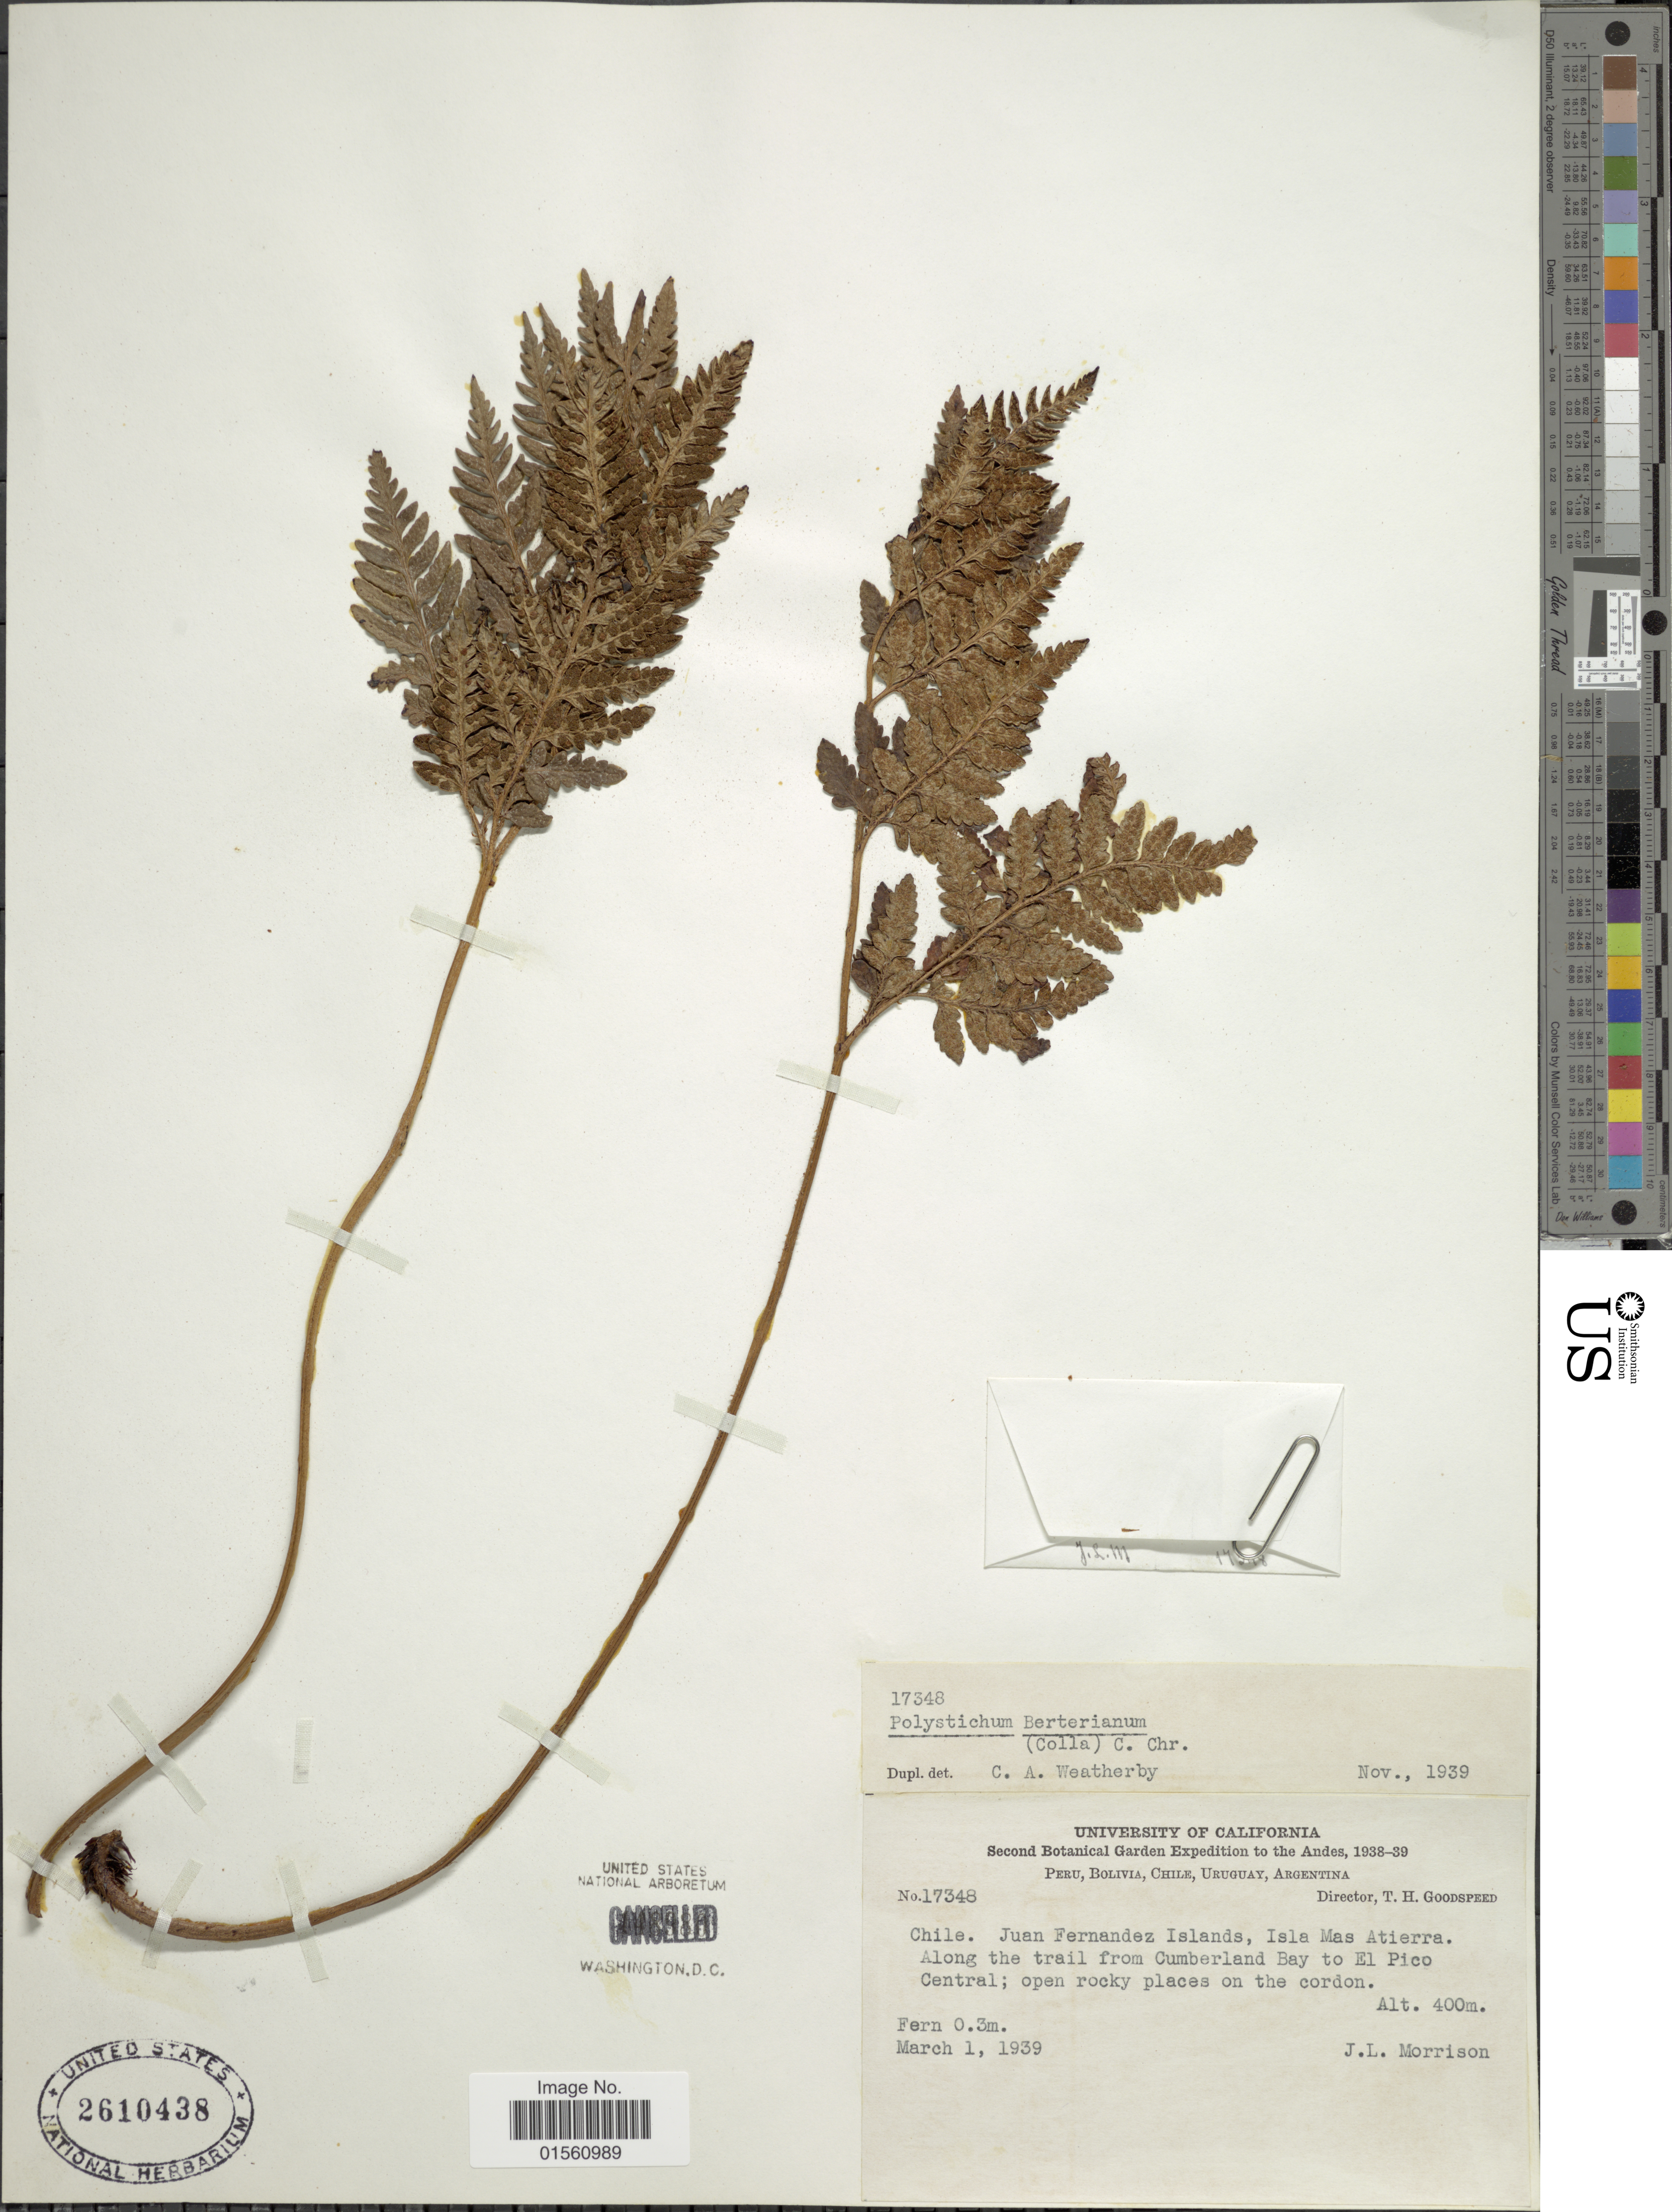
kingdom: Plantae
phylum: Tracheophyta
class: Polypodiopsida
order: Polypodiales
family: Dryopteridaceae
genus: Rumohra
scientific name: Rumohra berteroana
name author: (Colla) J.J. Rodr.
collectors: J. L. Morrison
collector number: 17348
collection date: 1939-03-01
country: Chile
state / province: Valparaíso (V)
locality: Chile, Juan Fernandez Islands, Isla Mas Atierra, along the trail from Cumberland Bay to El Pico Central, Peru, Bolivia, Chile, Uruguay, Argentina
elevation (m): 400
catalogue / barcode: US 2610438